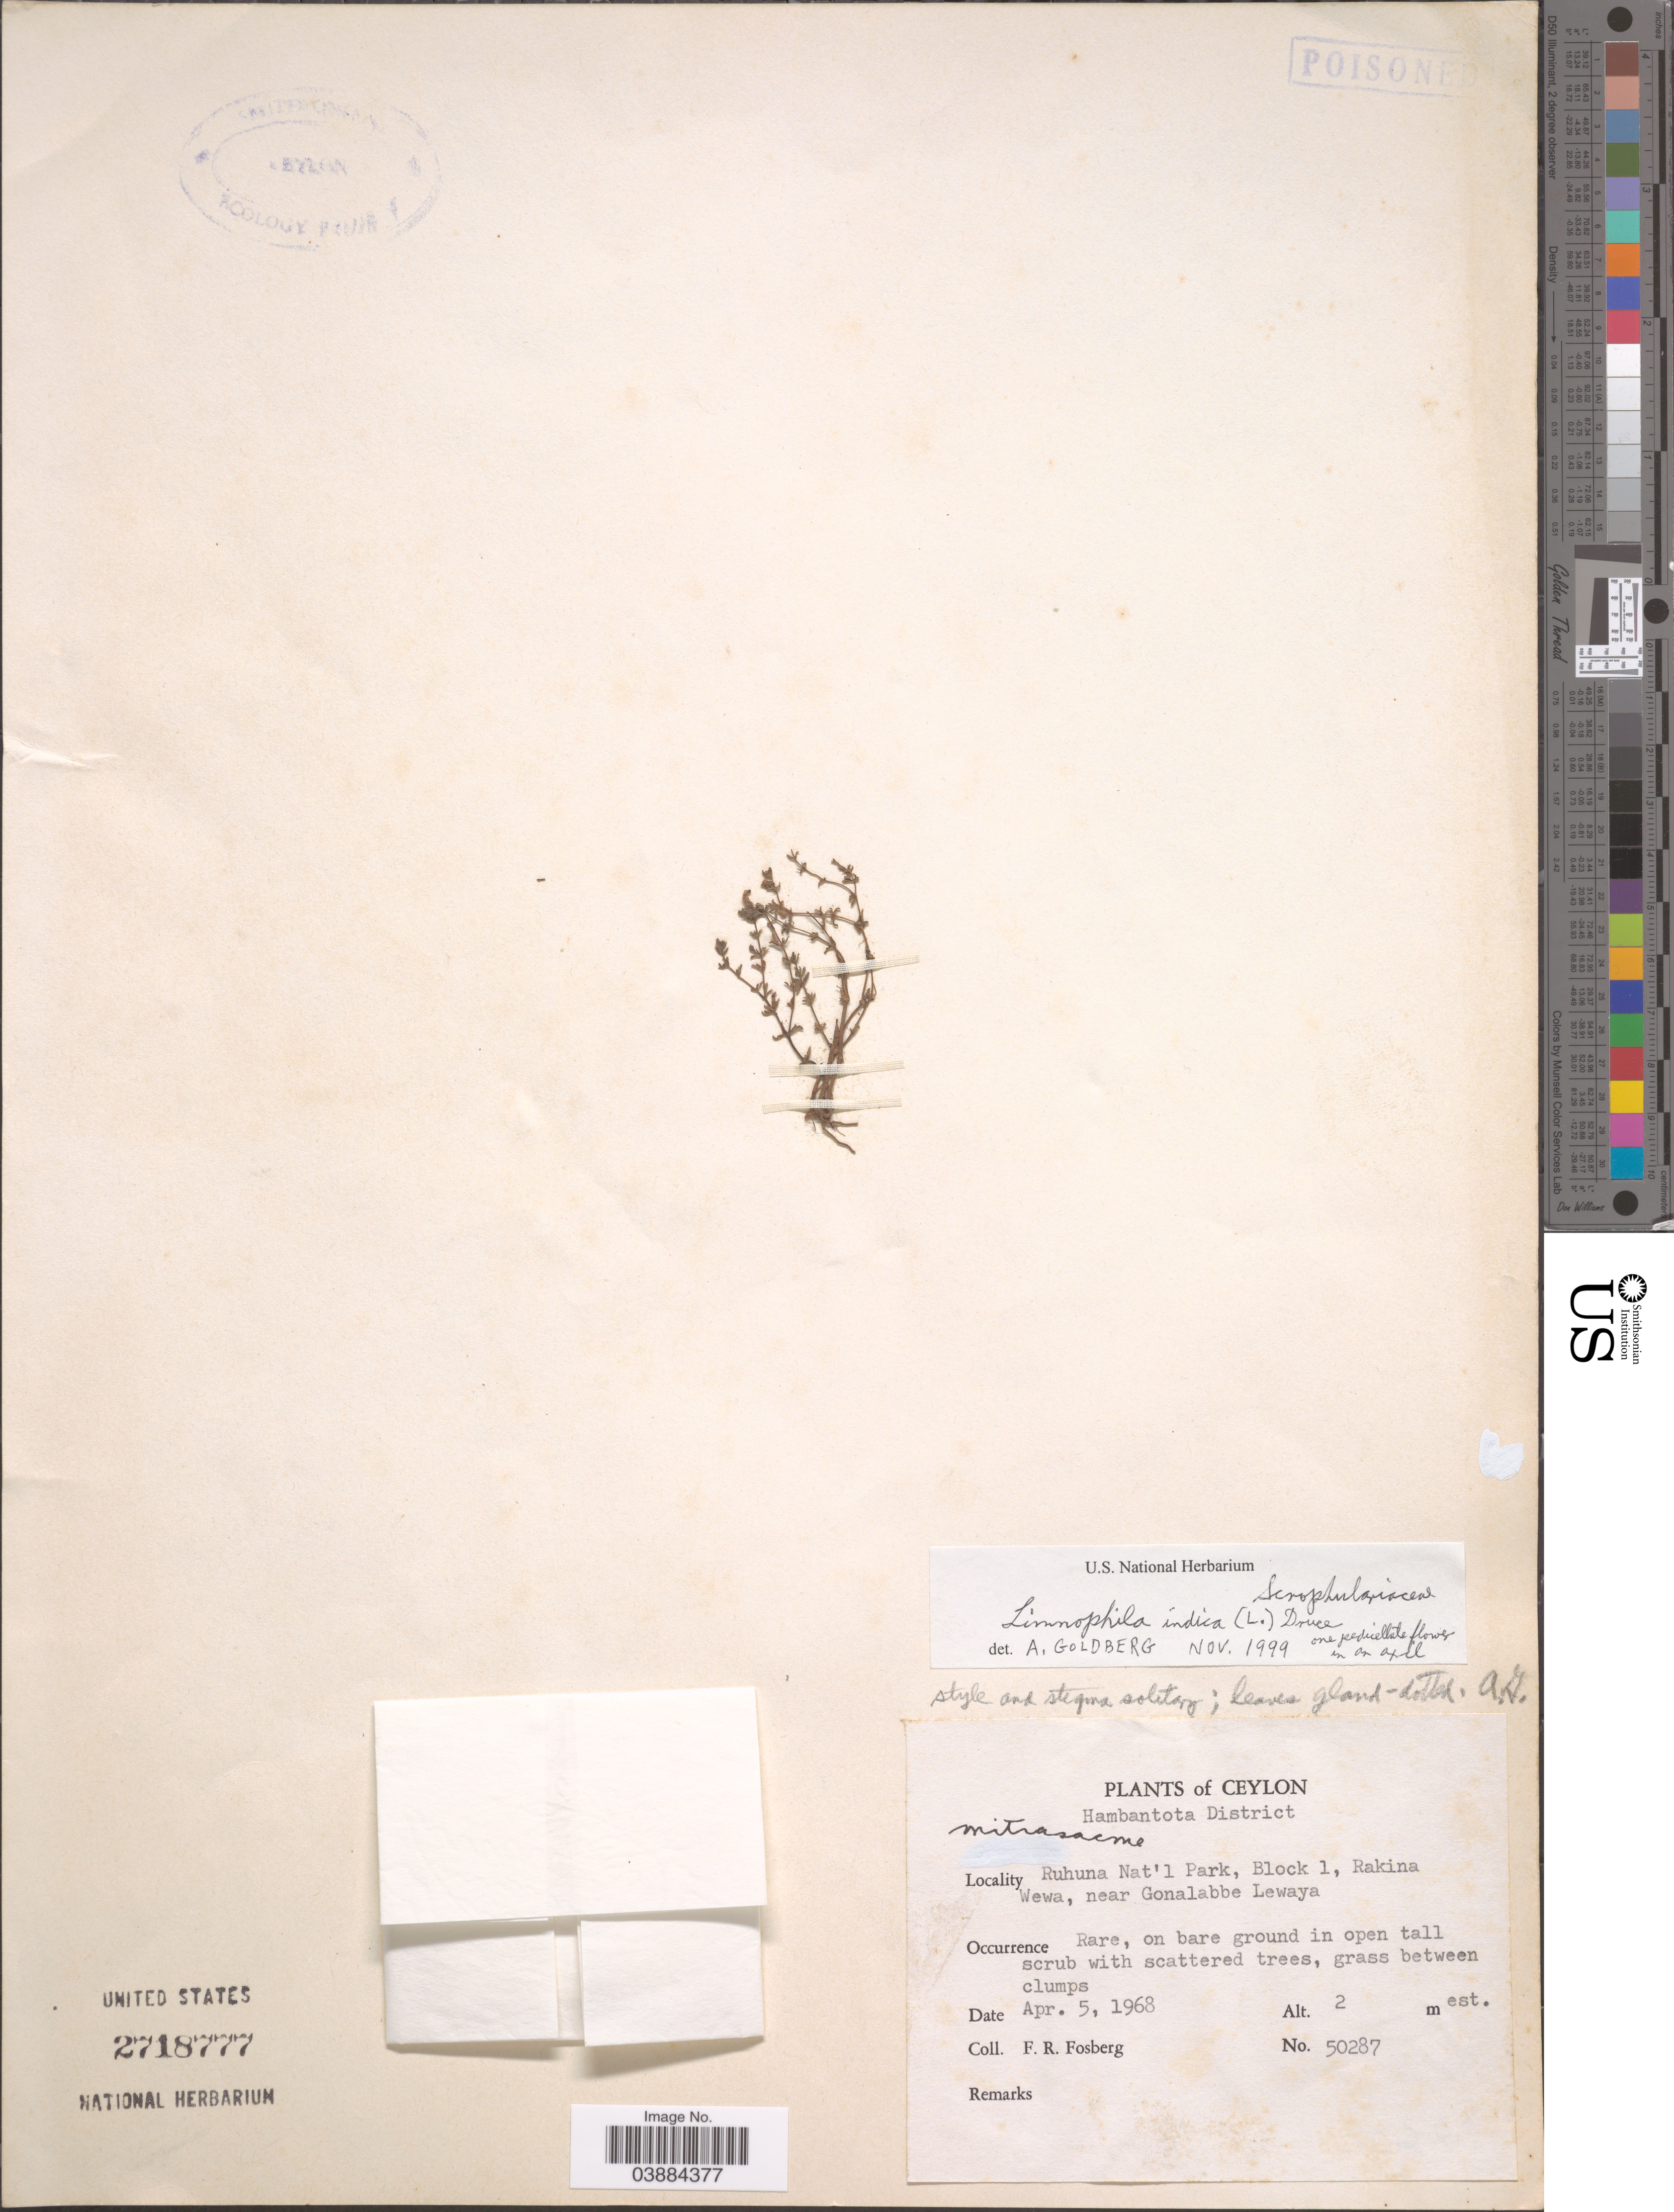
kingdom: Plantae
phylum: Tracheophyta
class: Magnoliopsida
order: Lamiales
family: Plantaginaceae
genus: Limnophila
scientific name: Limnophila indica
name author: (L.) Druce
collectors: F. R. Fosberg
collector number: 50287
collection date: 1968-04-05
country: Sri Lanka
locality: Ceylon. Hambantota District. Ruhuna Nat'l Park, Block 1, Rakina Wewa, near Gonalabbe Lewaya.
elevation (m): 2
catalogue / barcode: US 2718777